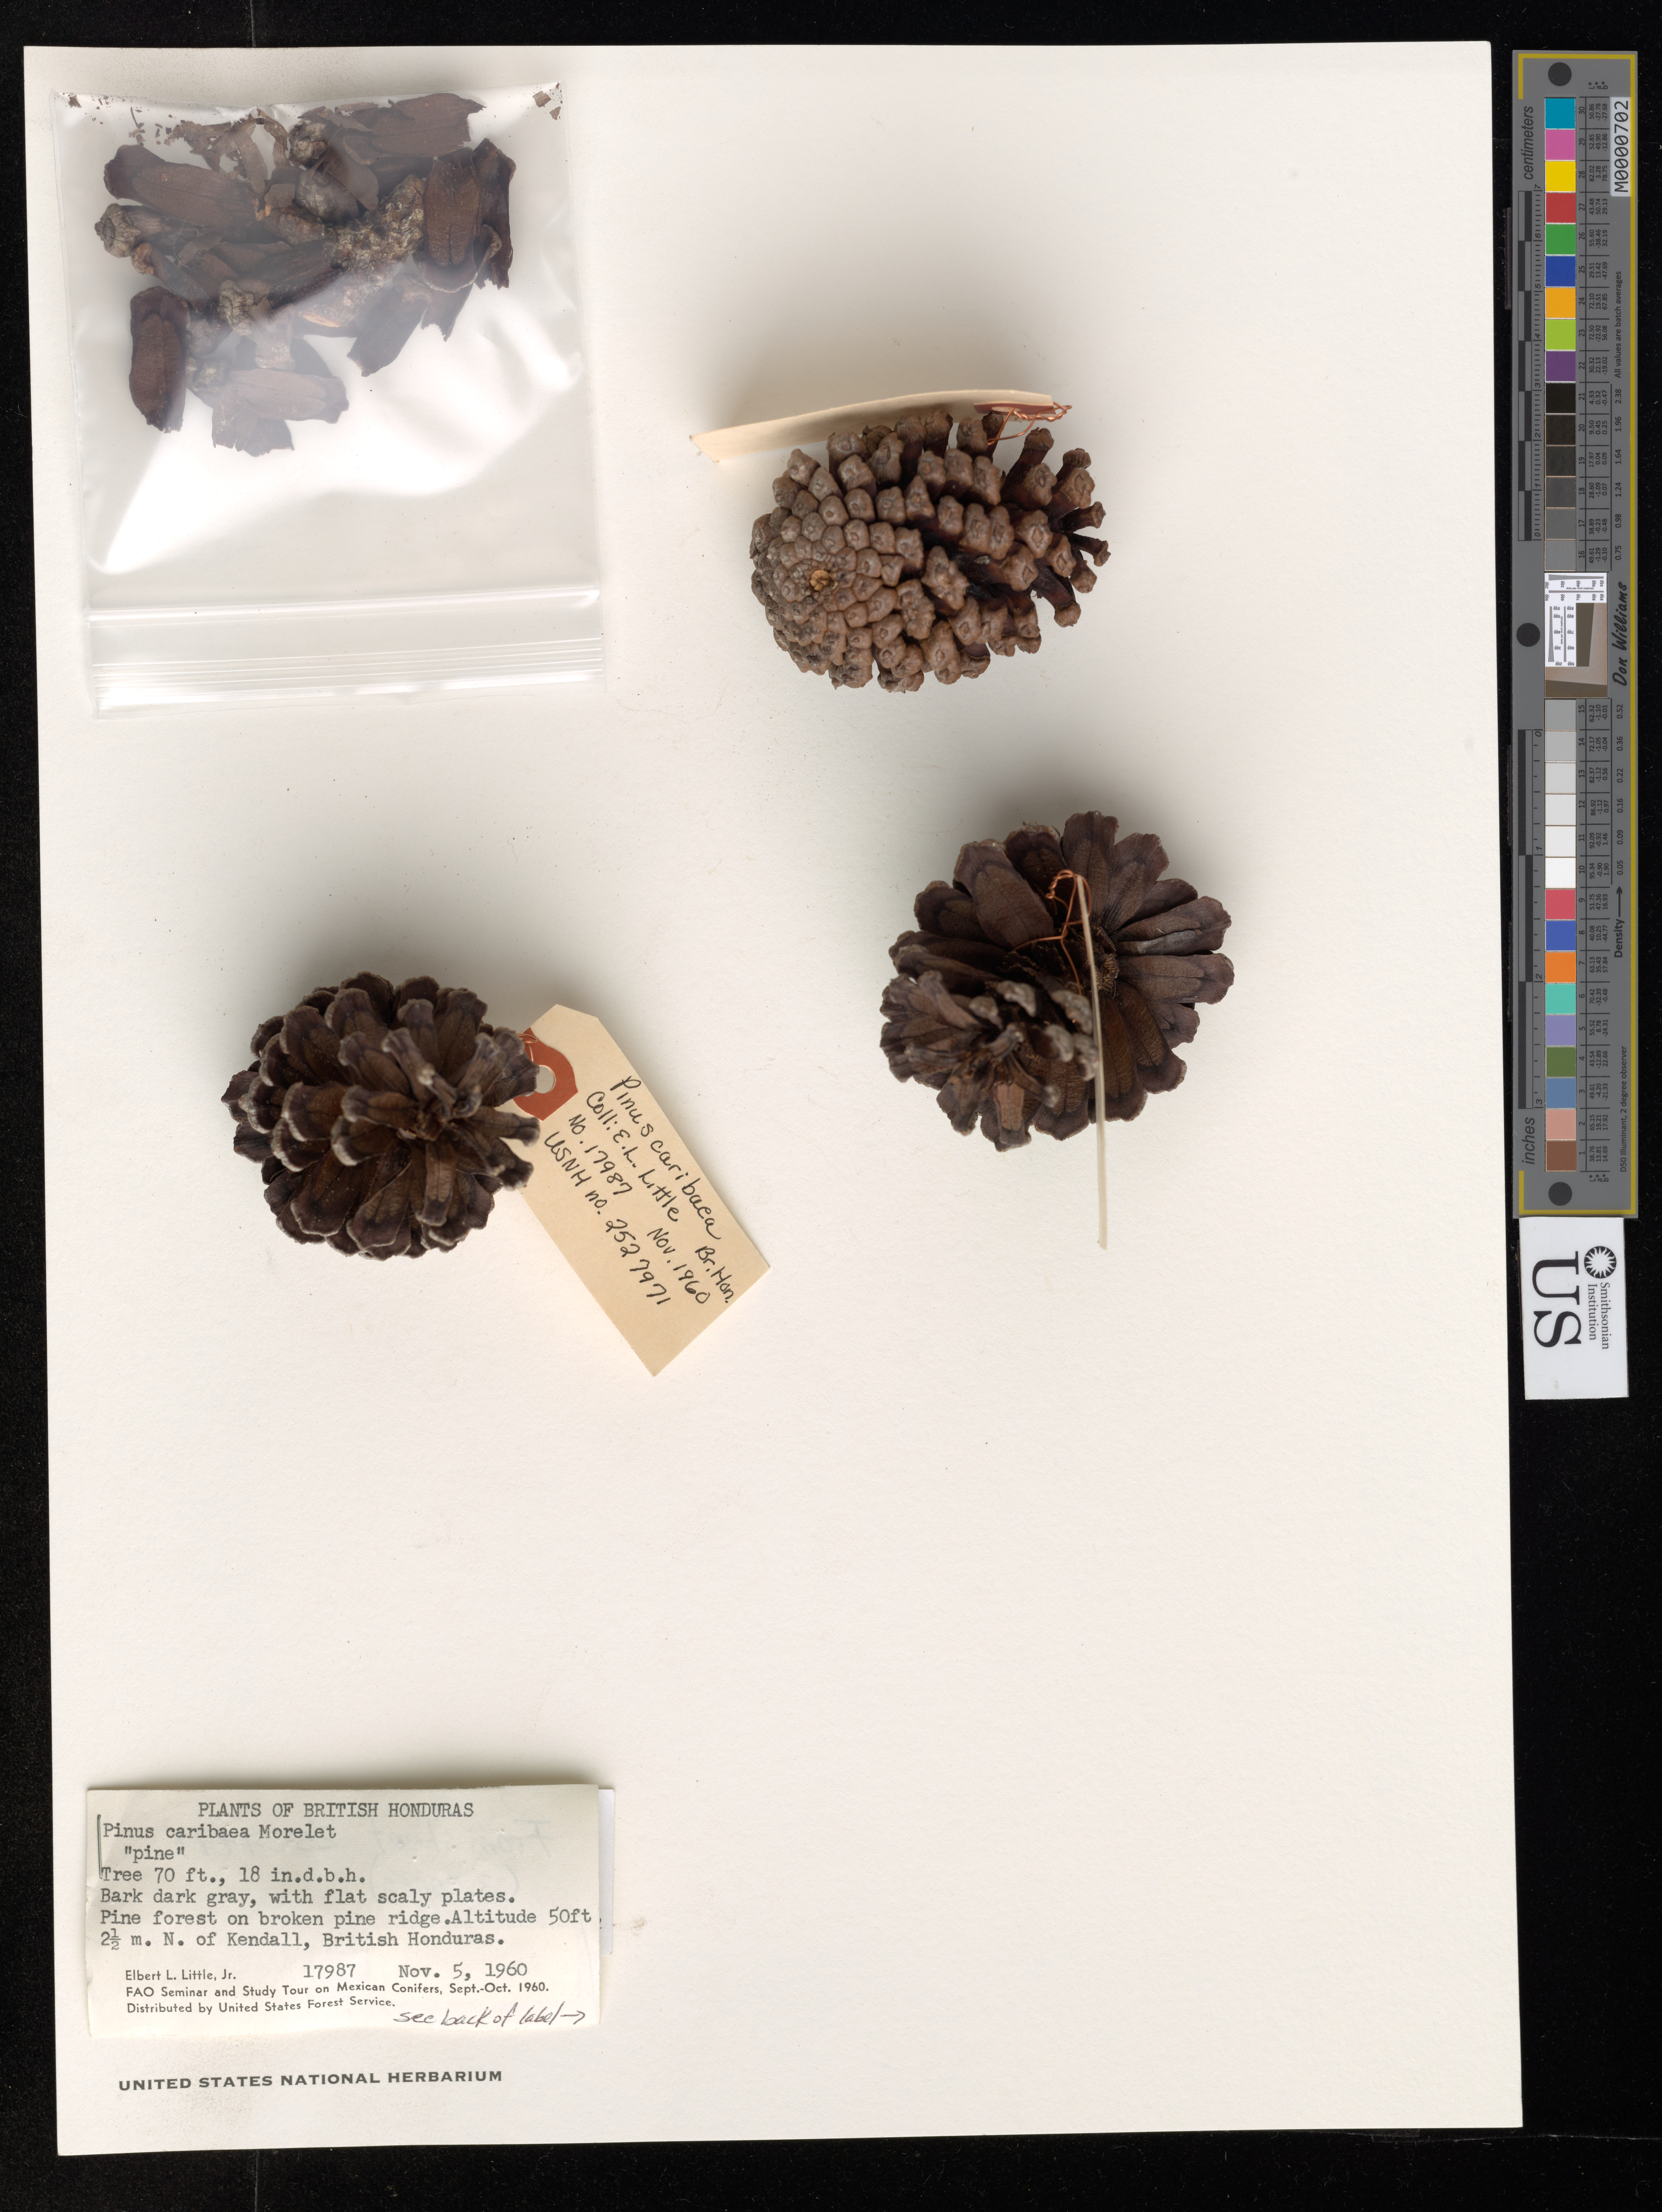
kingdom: Plantae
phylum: Tracheophyta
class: Pinopsida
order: Pinales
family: Pinaceae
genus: Pinus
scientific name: Pinus caribaea var. hondurensis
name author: (Sénécl.) W.H.G. Barrett & Golfari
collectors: E. L. Little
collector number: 17987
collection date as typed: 05 Nov 1960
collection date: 1960-11-05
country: Belize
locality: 2½ mi. N of Kendall, British Honduras.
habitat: Pine forest of broken pine ridge.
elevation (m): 15